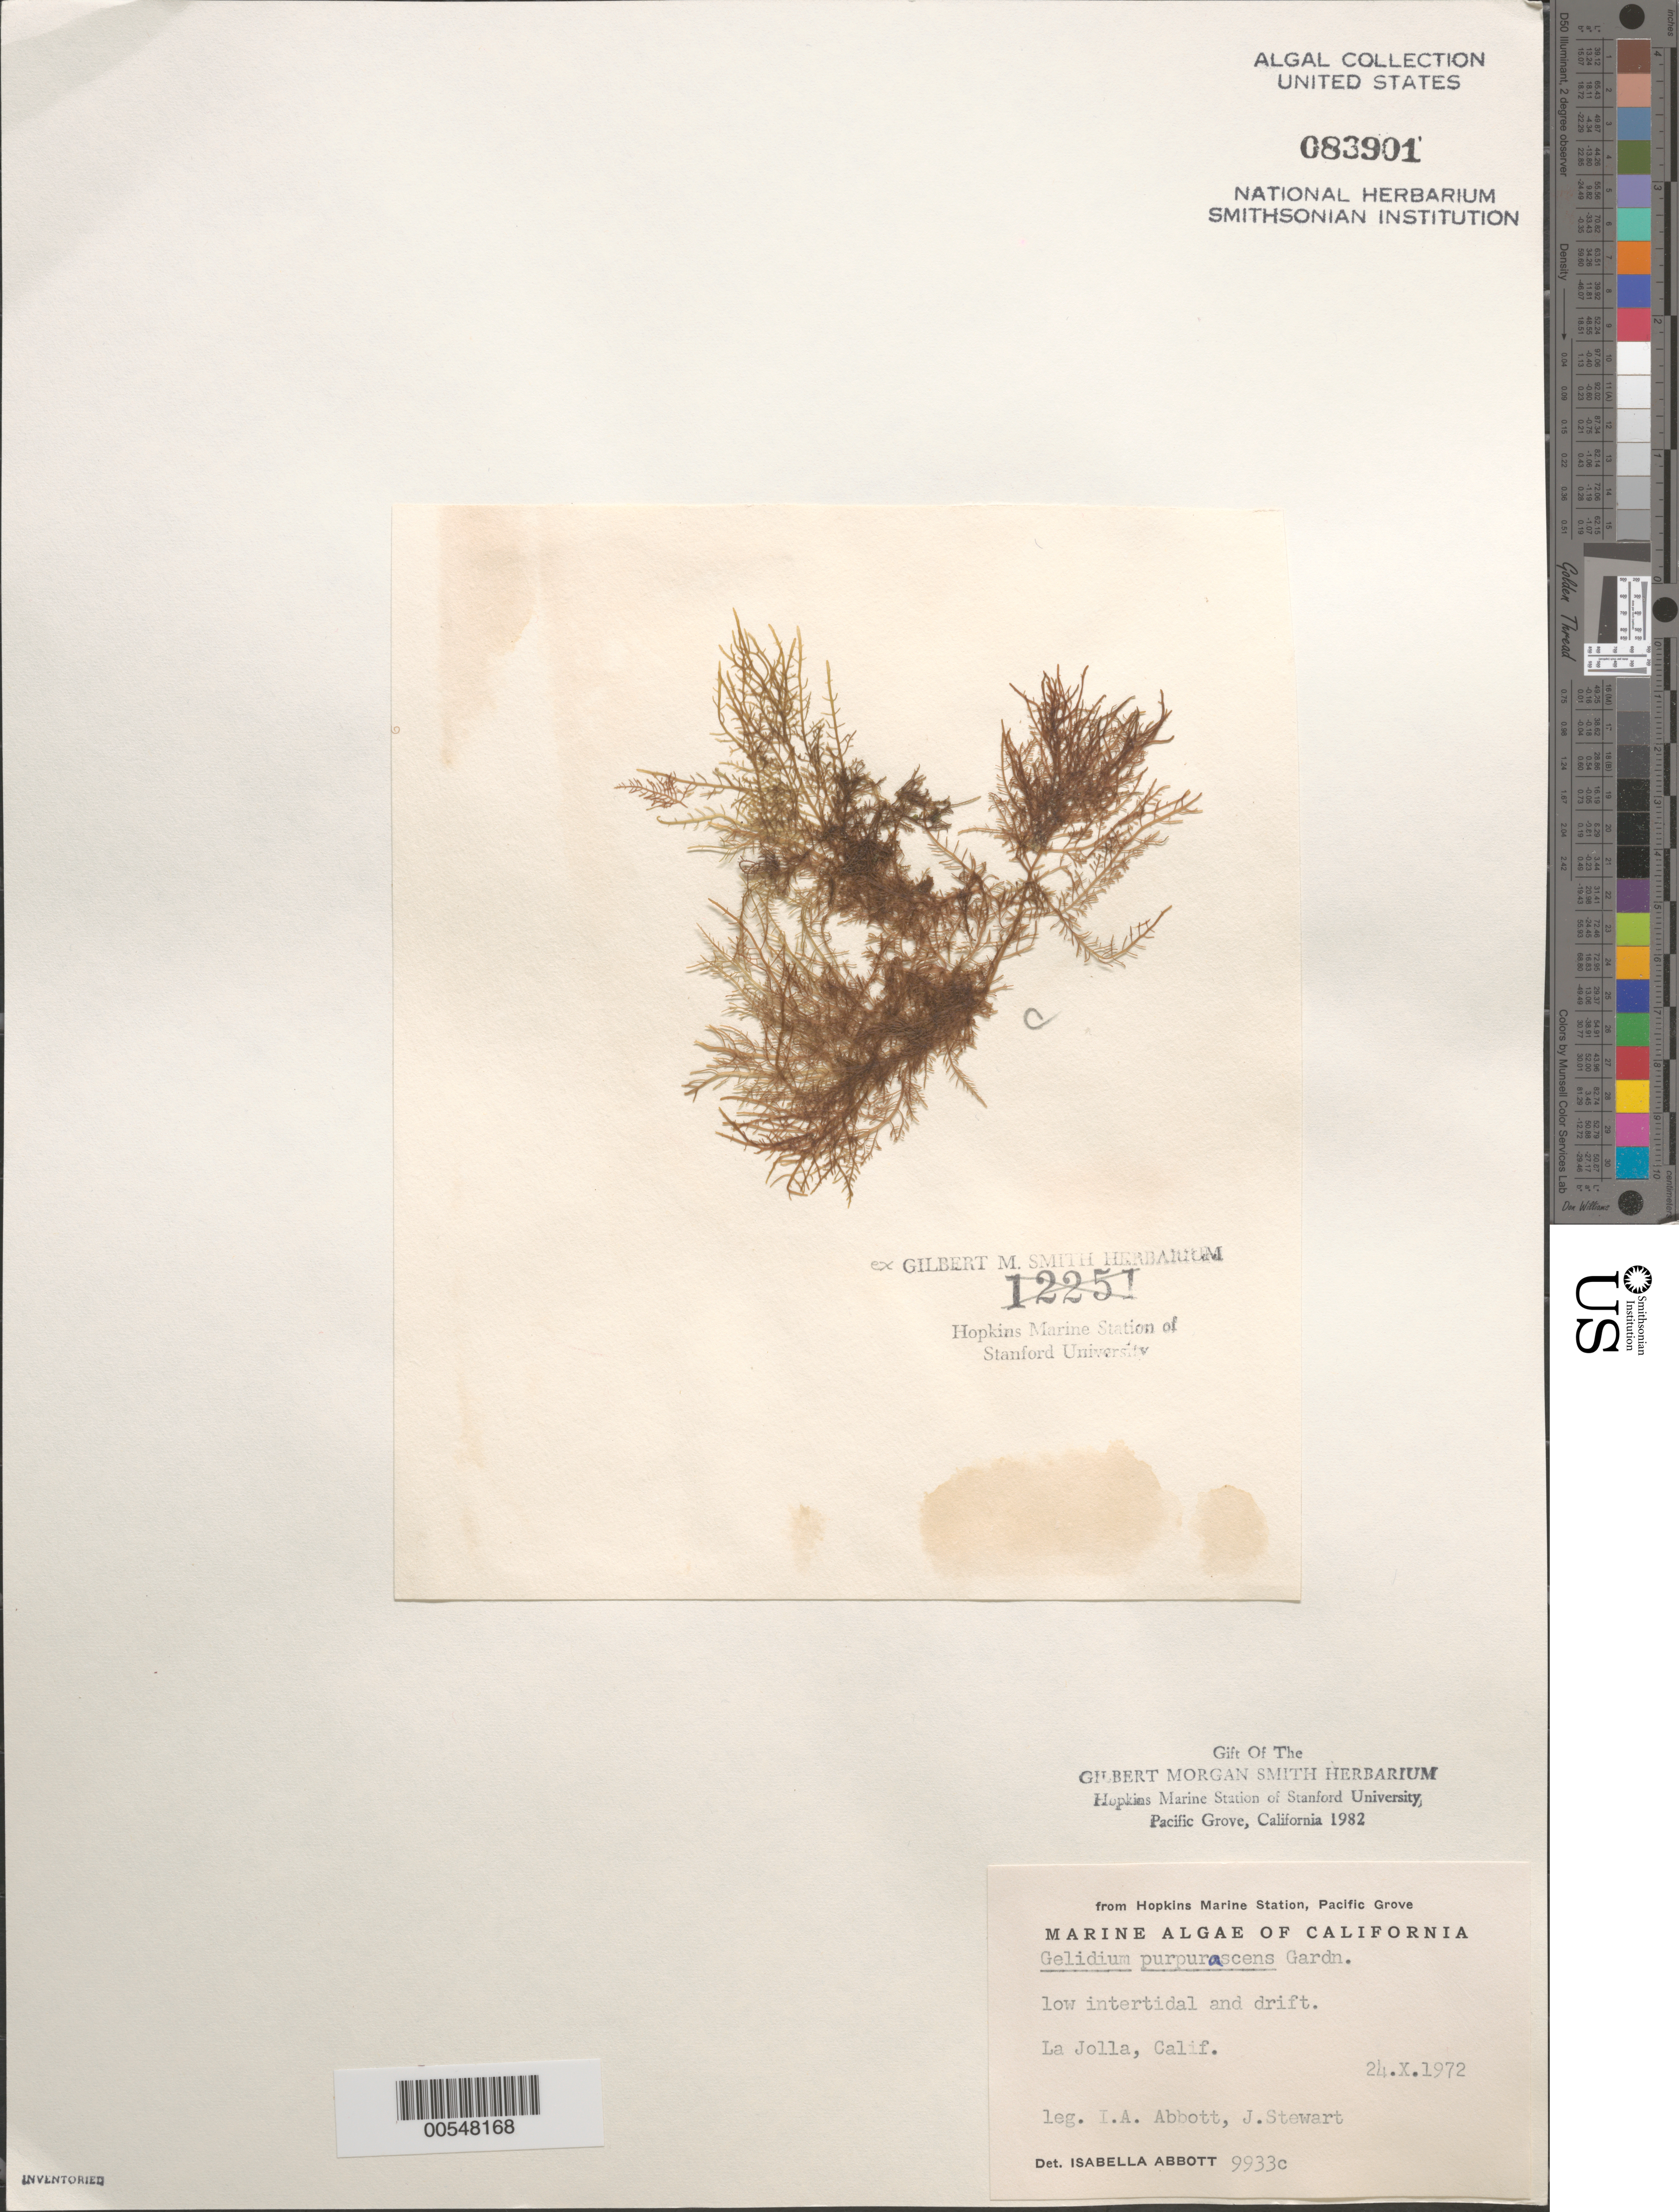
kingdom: Plantae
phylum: Rhodophyta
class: Florideophyceae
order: Gelidiales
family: Gelidiaceae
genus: Gelidium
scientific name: Gelidium purpurascens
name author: N.L. Gardner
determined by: Abbott, Isabella A.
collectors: I. A. Abbott & J. Stewart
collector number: IAA 9933c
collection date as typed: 24 Oct 1972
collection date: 1972-10-24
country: United States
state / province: California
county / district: San Diego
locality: La Jolla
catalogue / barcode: US 83901